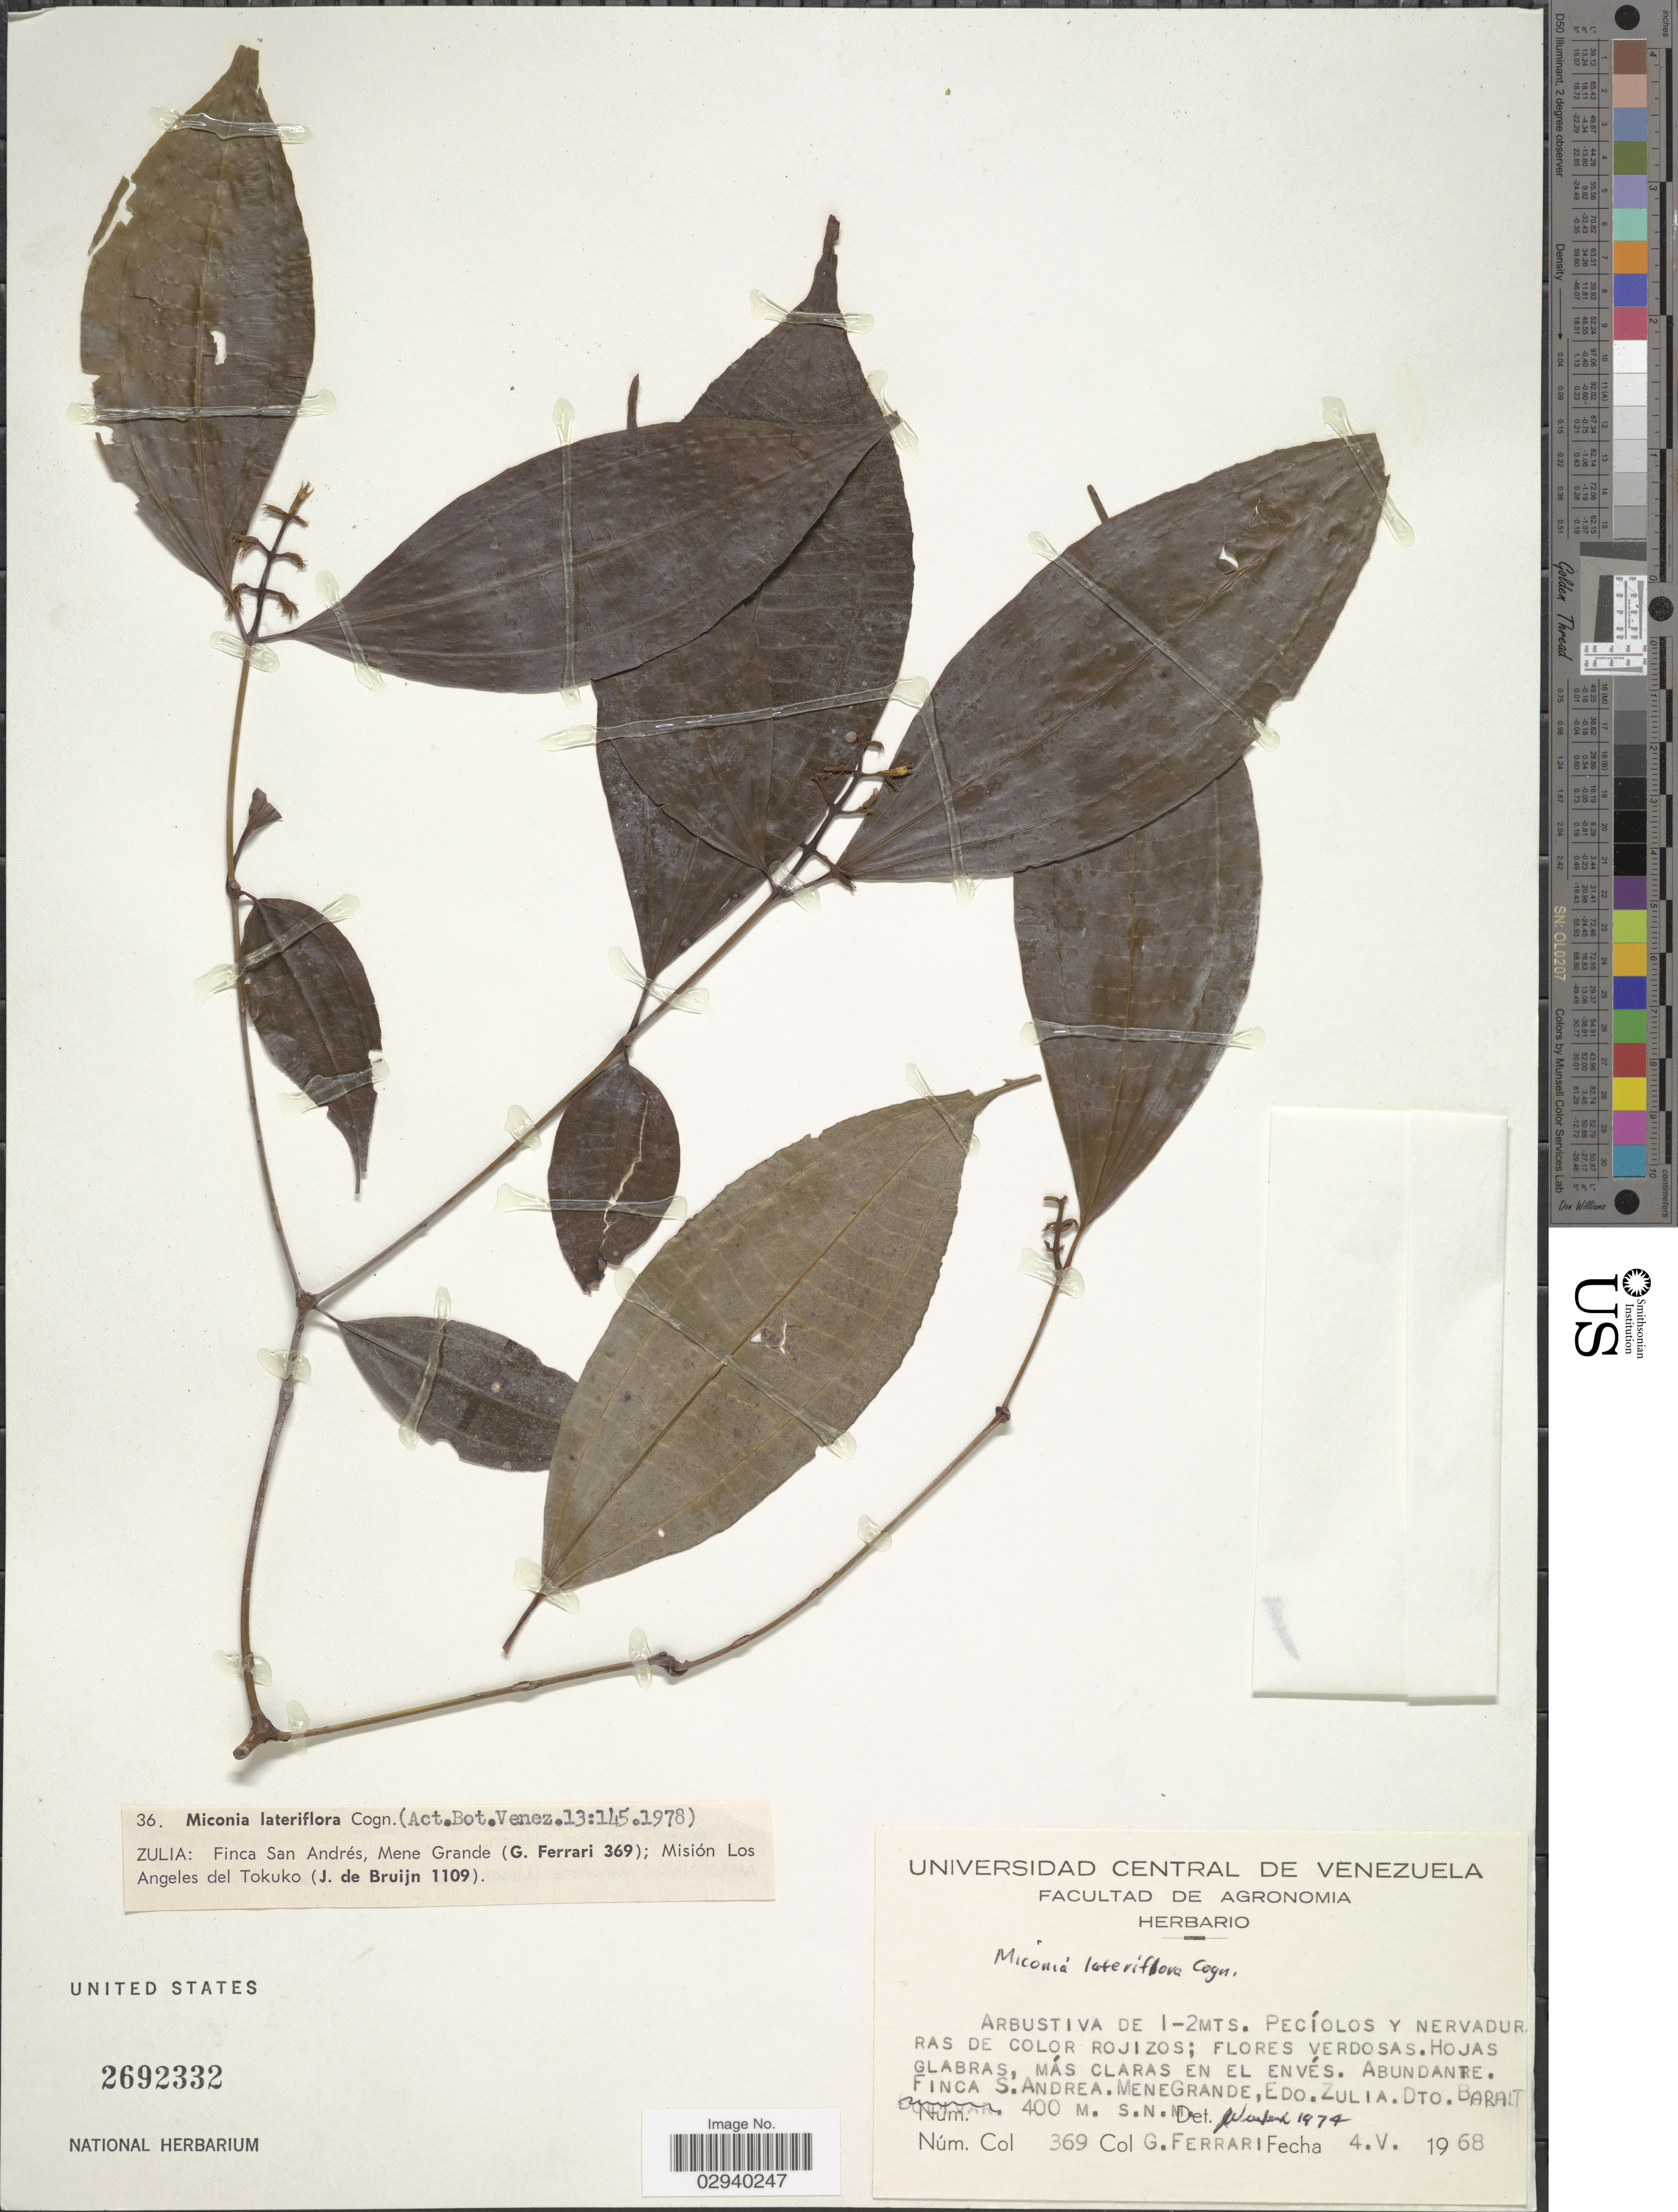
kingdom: Plantae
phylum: Tracheophyta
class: Magnoliopsida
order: Myrtales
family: Melastomataceae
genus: Miconia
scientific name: Miconia lateriflora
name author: Cogn.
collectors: G. Ferrari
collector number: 369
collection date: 1968-05-04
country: Venezuela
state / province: Zulia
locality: Finca S. Andrea. Mene Grande, Edo. Zulia, Dto. Baralt.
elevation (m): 400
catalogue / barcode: US 2692332